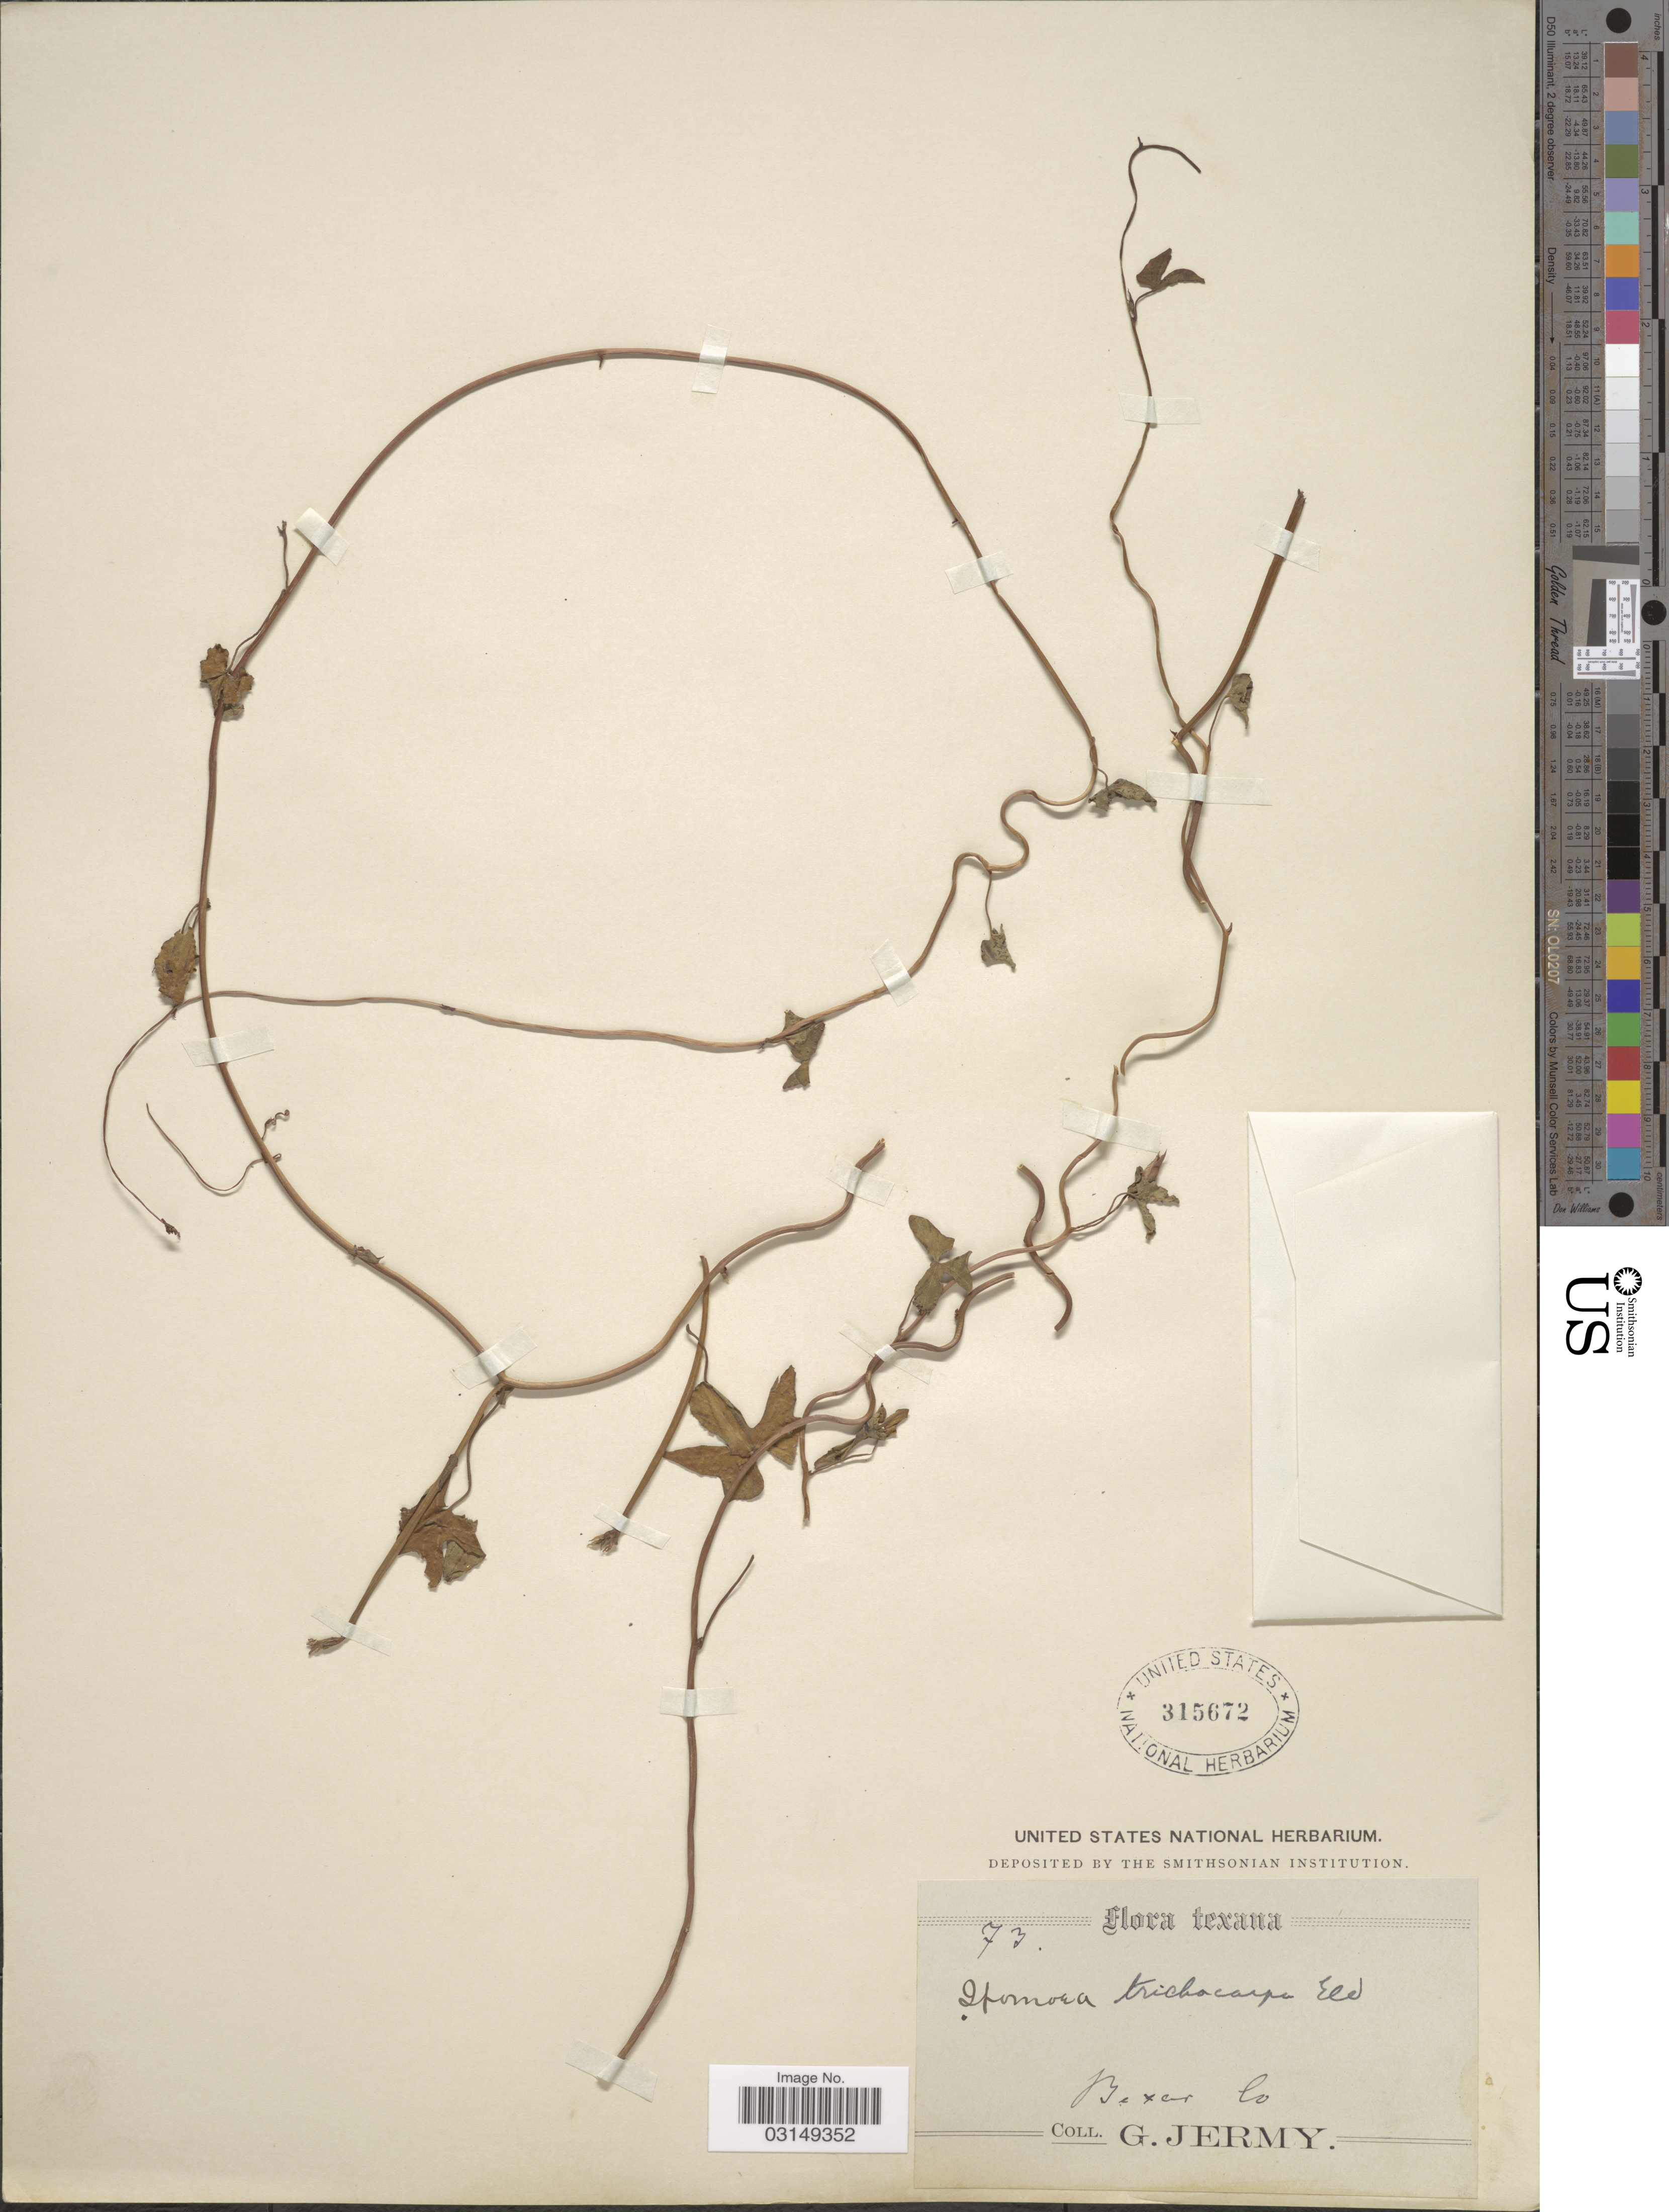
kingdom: Plantae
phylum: Tracheophyta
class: Magnoliopsida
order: Solanales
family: Convolvulaceae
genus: Ipomoea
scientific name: Ipomoea trichocarpa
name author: Elliott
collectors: G. Jermy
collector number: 73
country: United States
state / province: Texas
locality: Bexar Co.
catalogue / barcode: US 315672